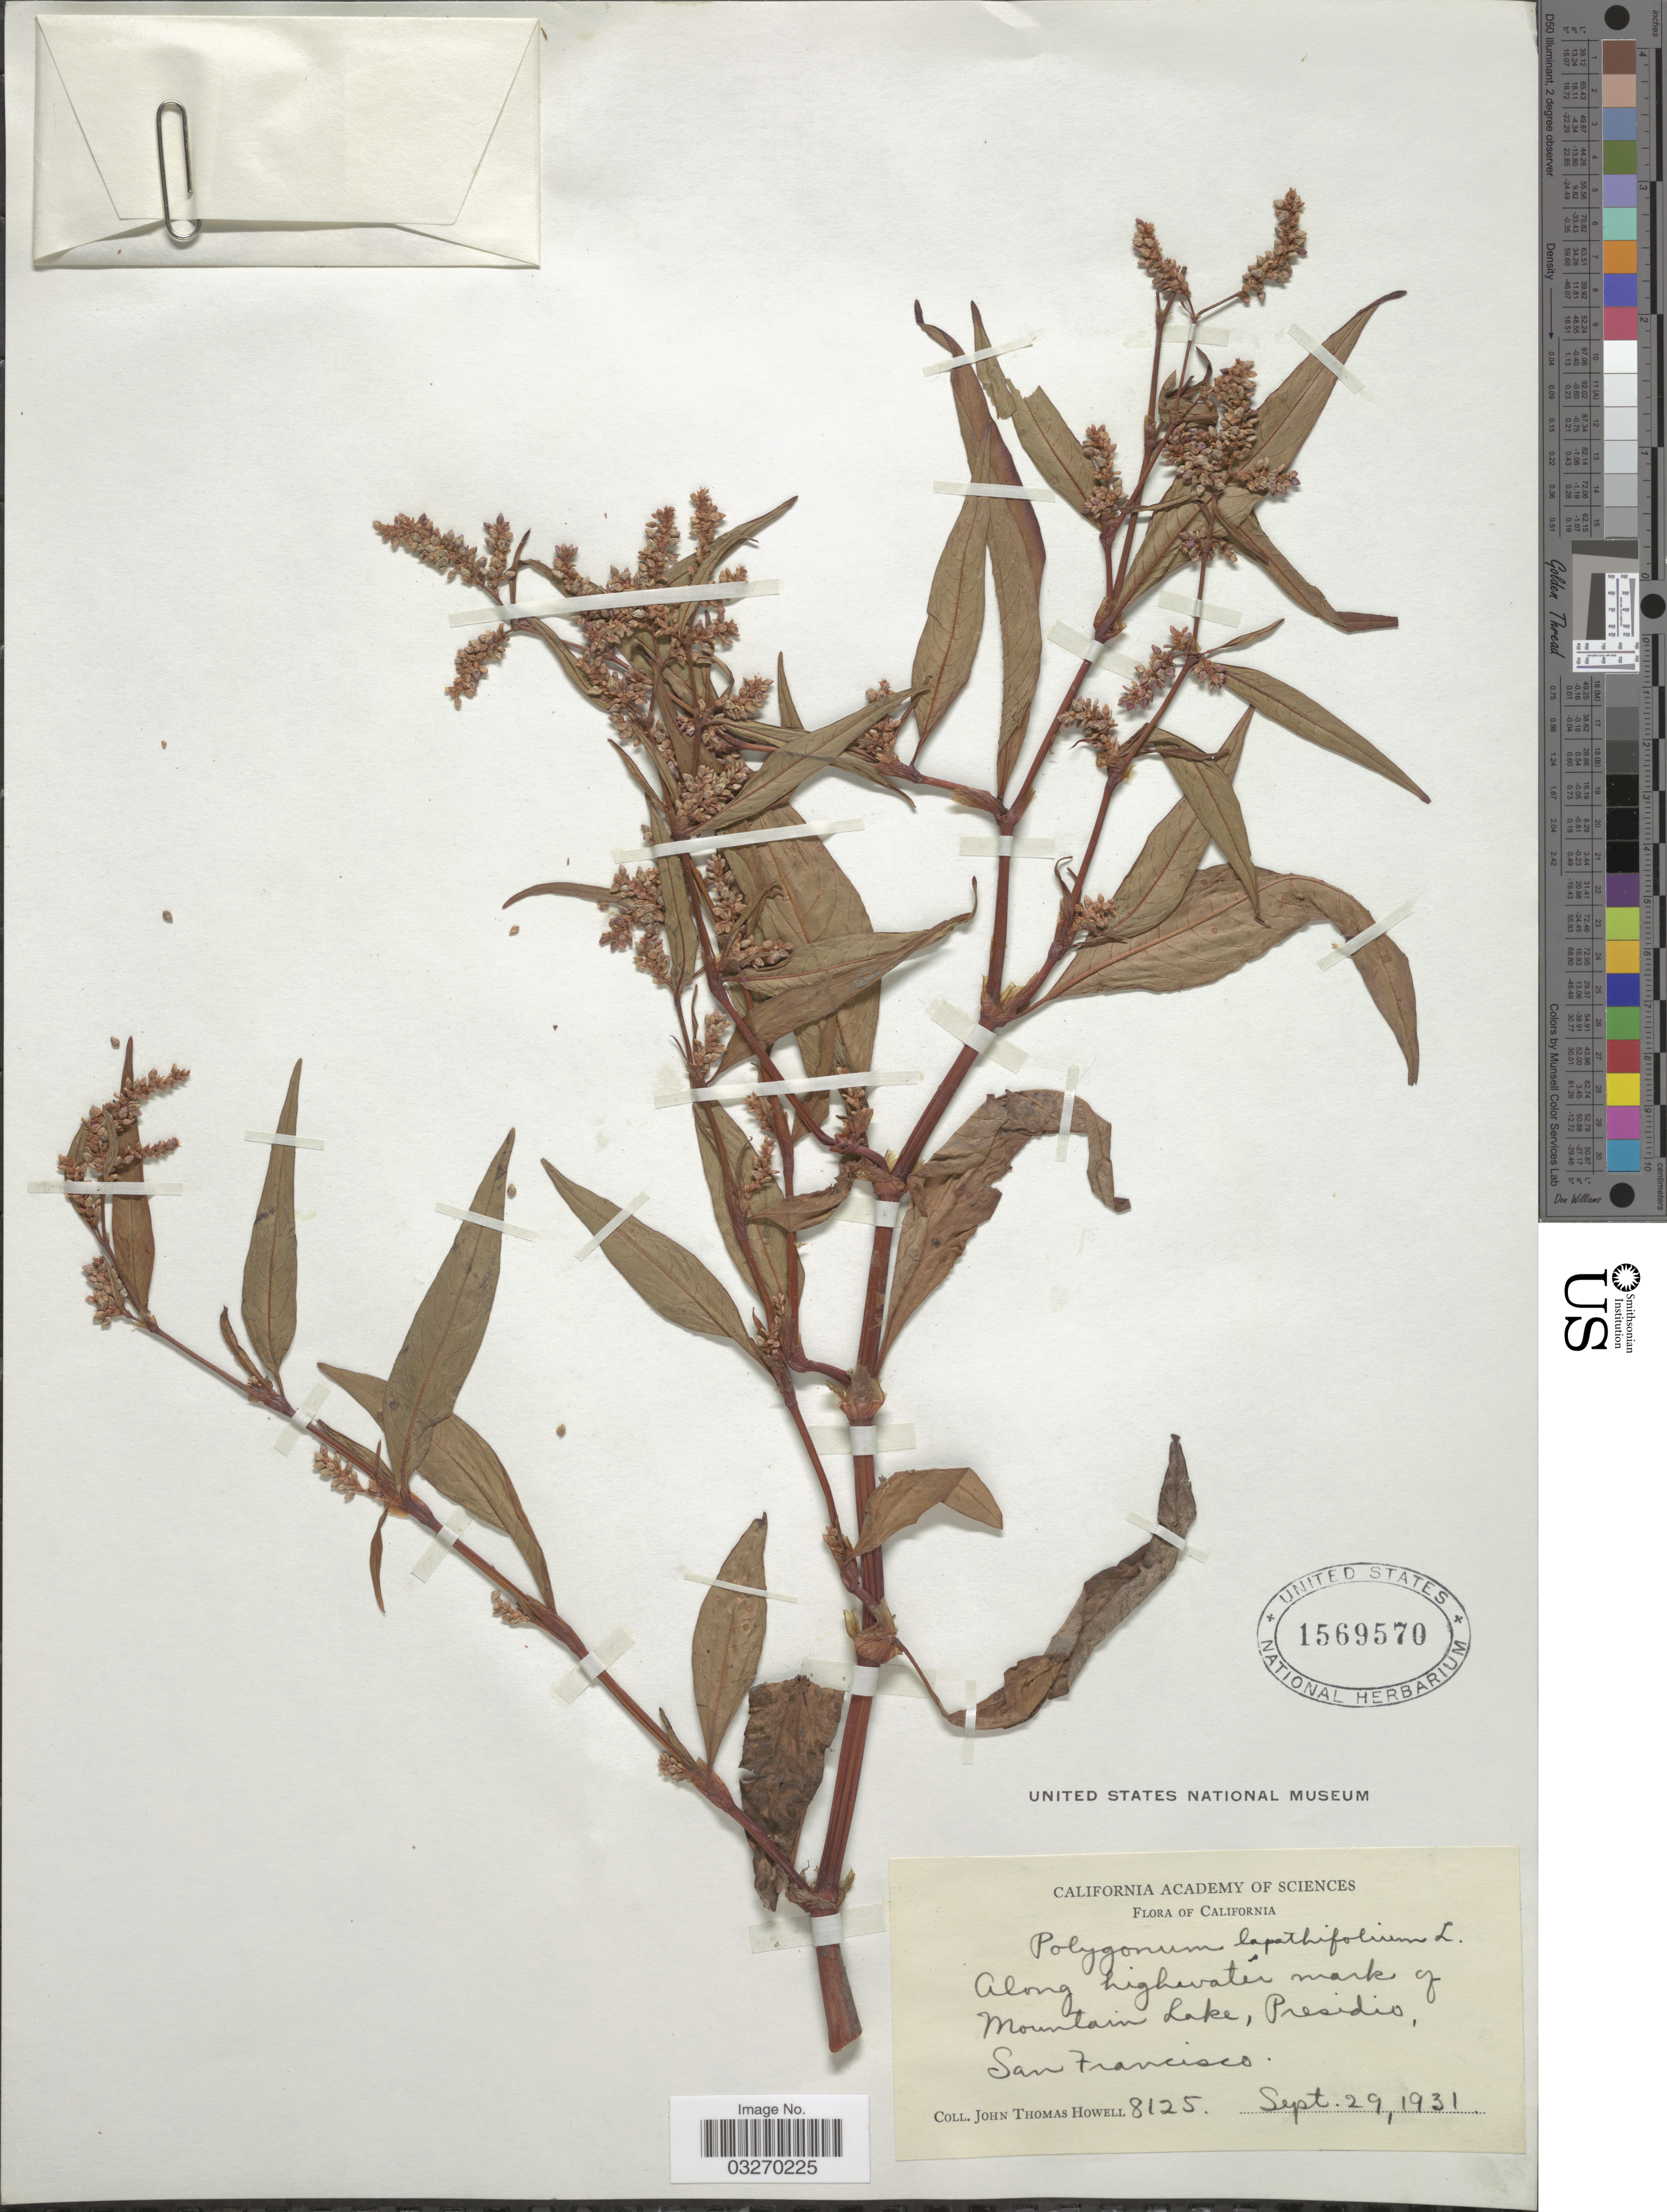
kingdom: Plantae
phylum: Tracheophyta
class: Magnoliopsida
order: Caryophyllales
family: Polygonaceae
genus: Persicaria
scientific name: Persicaria lapathifolia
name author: (L.) Delarbre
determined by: Atha, D. E.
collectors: J. T. Howell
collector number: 8125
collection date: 1931-09-29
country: United States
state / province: California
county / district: San Francisco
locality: Along highwater mark of Mountain Lake, Presidio, San Francisco.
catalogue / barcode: US 1569570